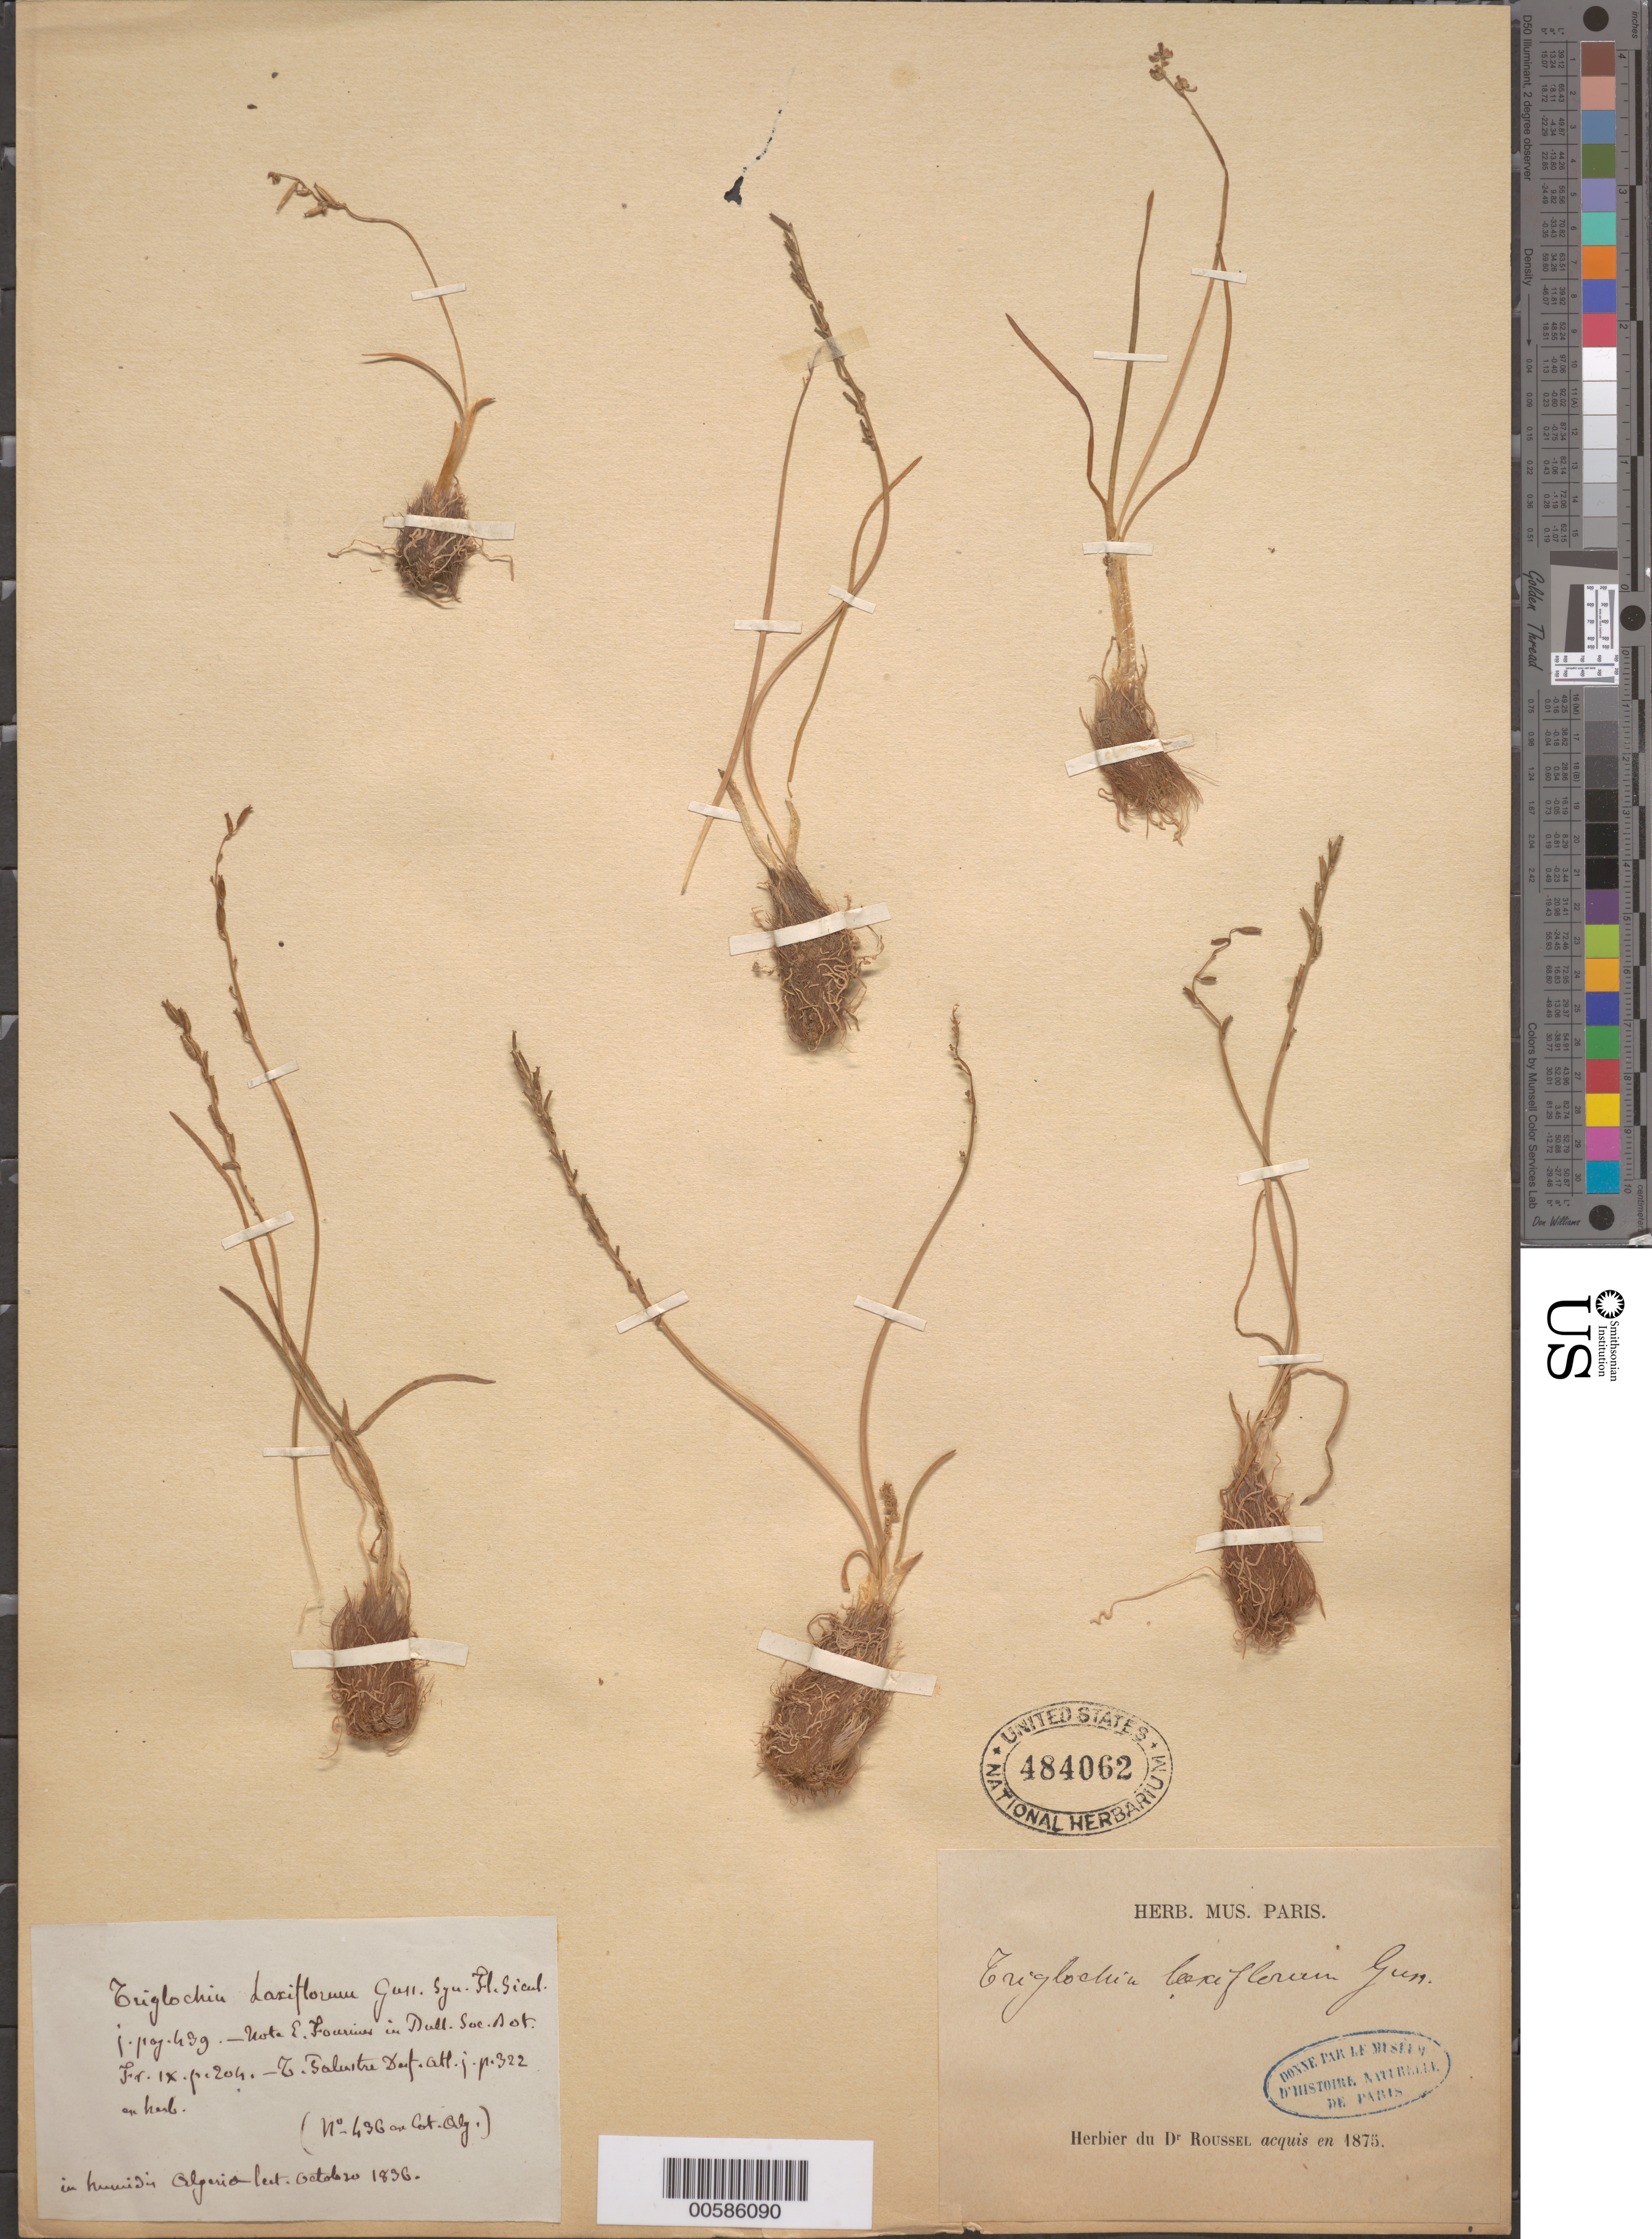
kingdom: Plantae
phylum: Tracheophyta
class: Liliopsida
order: Alismatales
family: Juncaginaceae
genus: Triglochin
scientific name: Triglochin laxiflorum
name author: Gussone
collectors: -. Roussel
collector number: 436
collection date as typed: Oct 1836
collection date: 1836-10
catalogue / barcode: US 484062